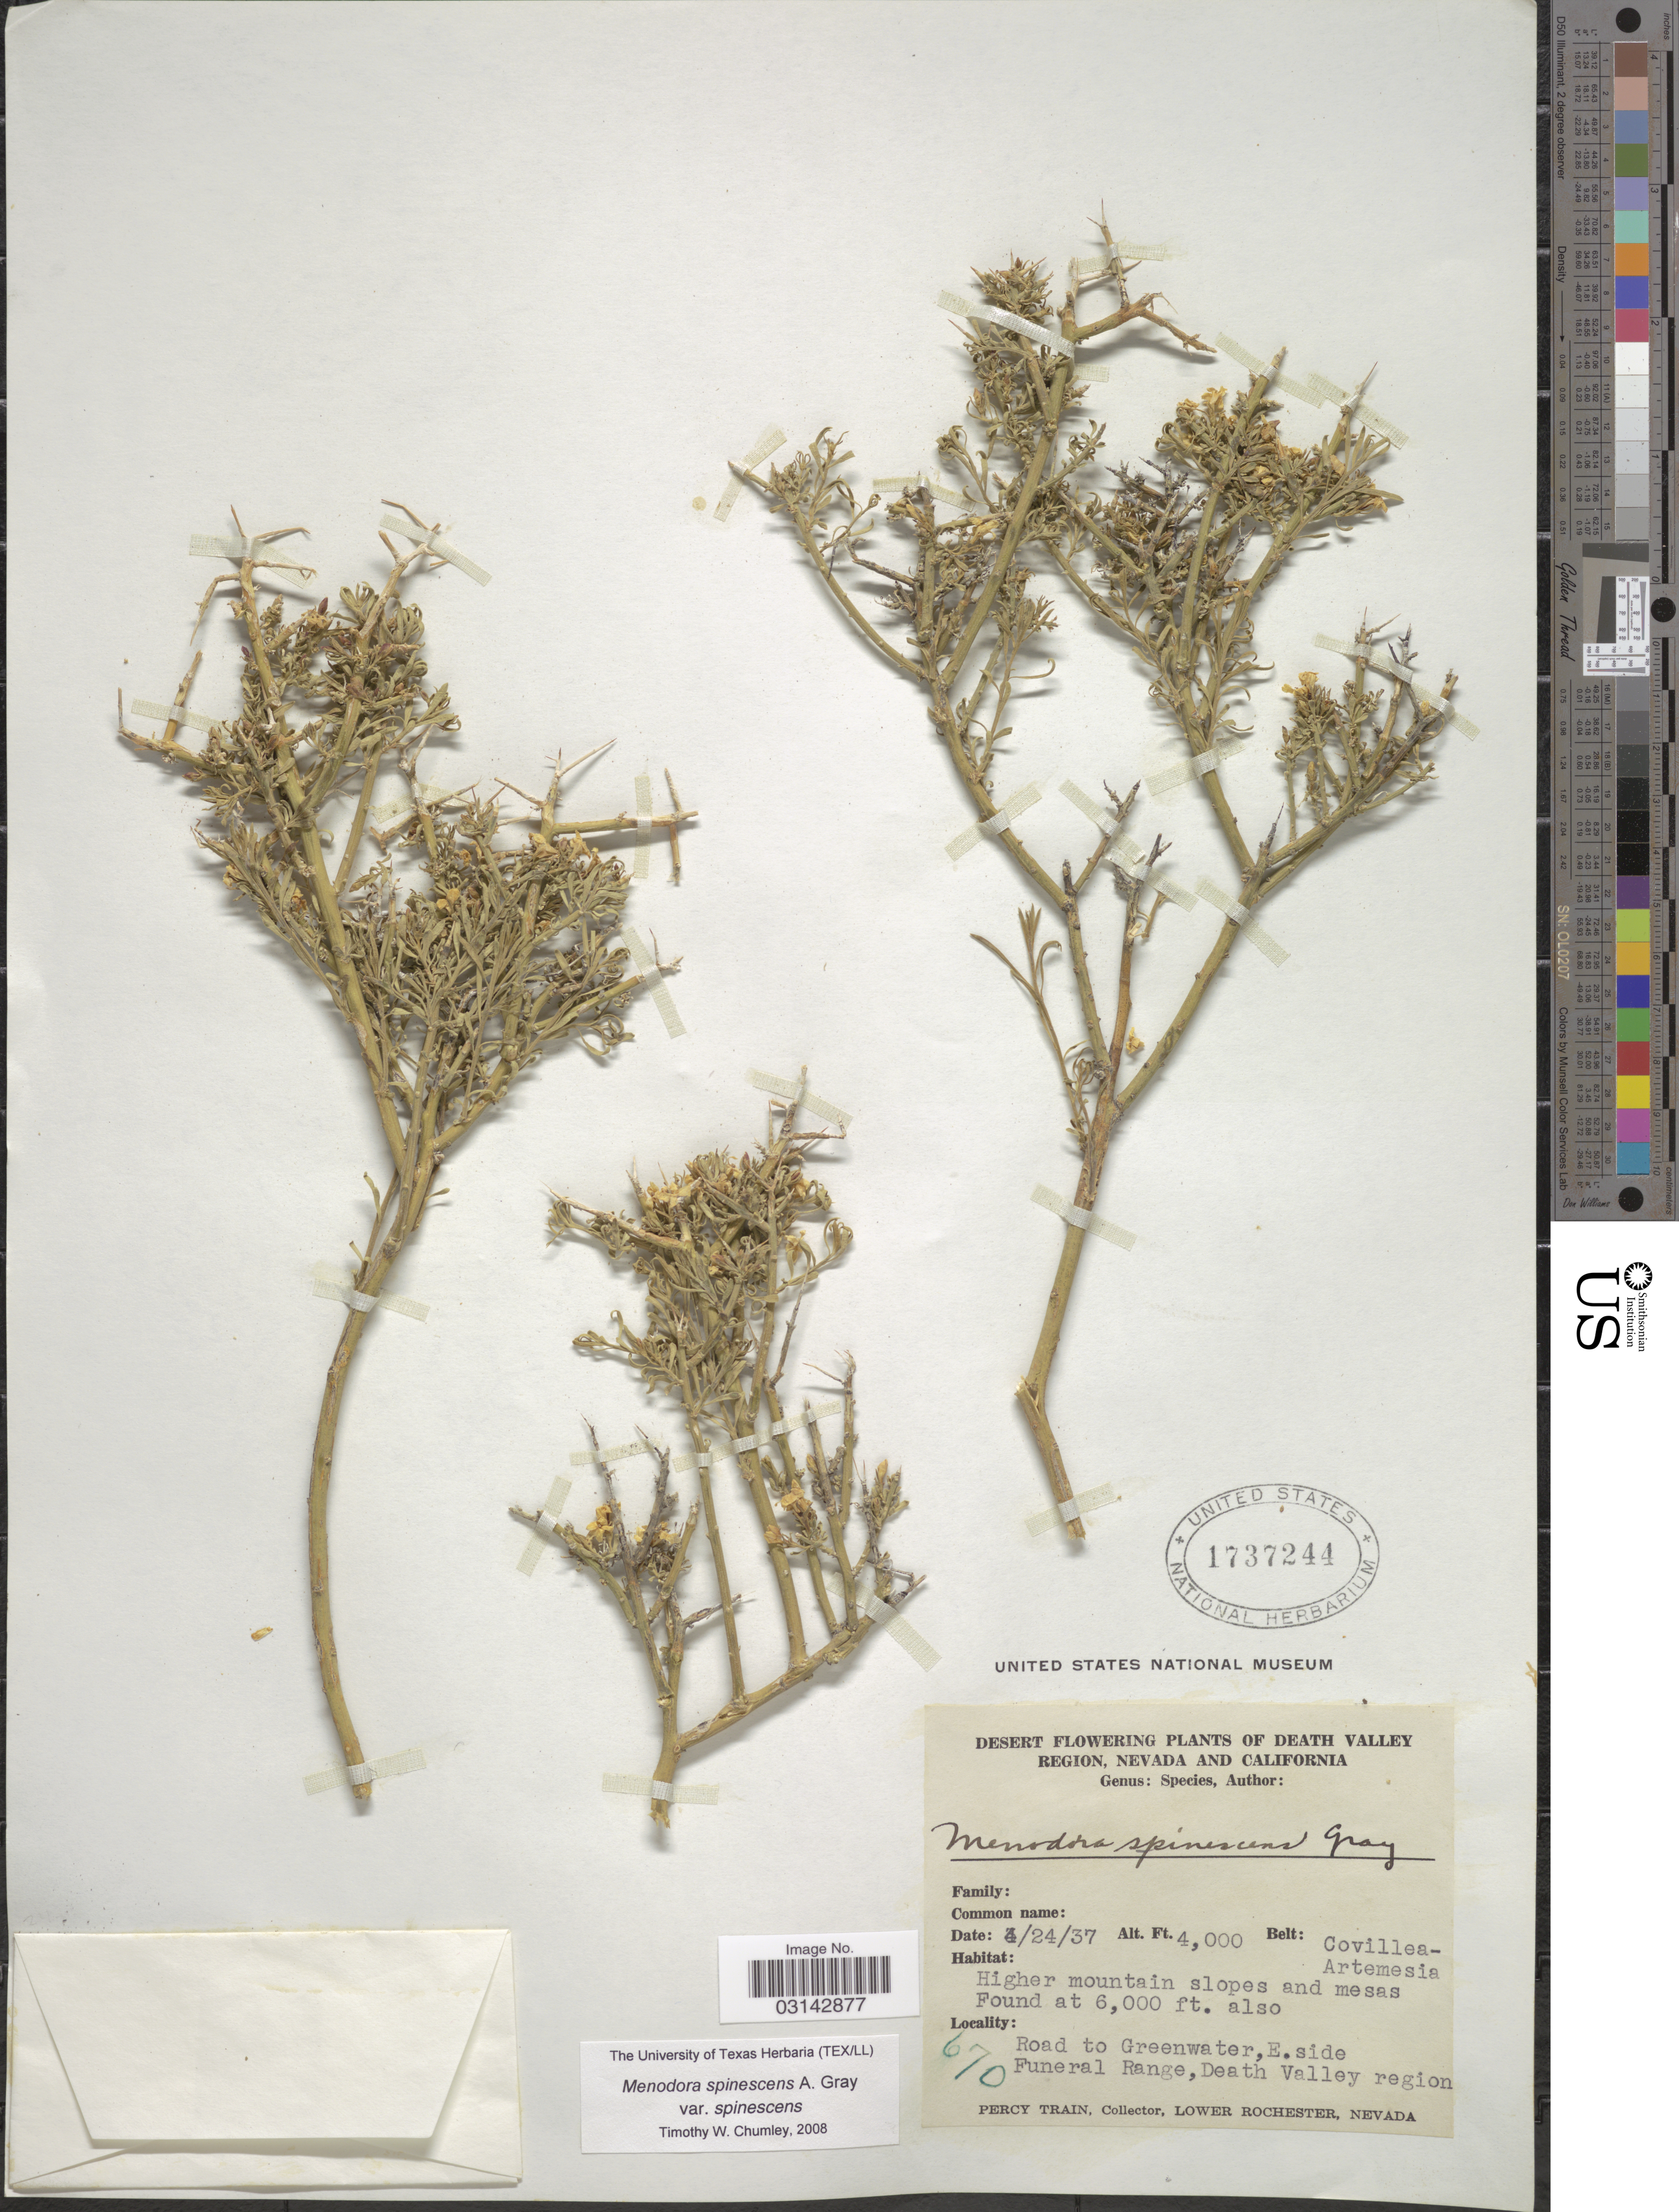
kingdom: Plantae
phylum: Tracheophyta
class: Magnoliopsida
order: Lamiales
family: Oleaceae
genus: Menodora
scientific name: Menodora spinescens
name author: A. Gray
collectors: P. Train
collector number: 670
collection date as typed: Transcribed d/m/y: 24/4/37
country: United States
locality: Death Valley Region, Nevada and California. Road to Greenwater, E.side Funeral Range.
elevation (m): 1219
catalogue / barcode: US 1737244